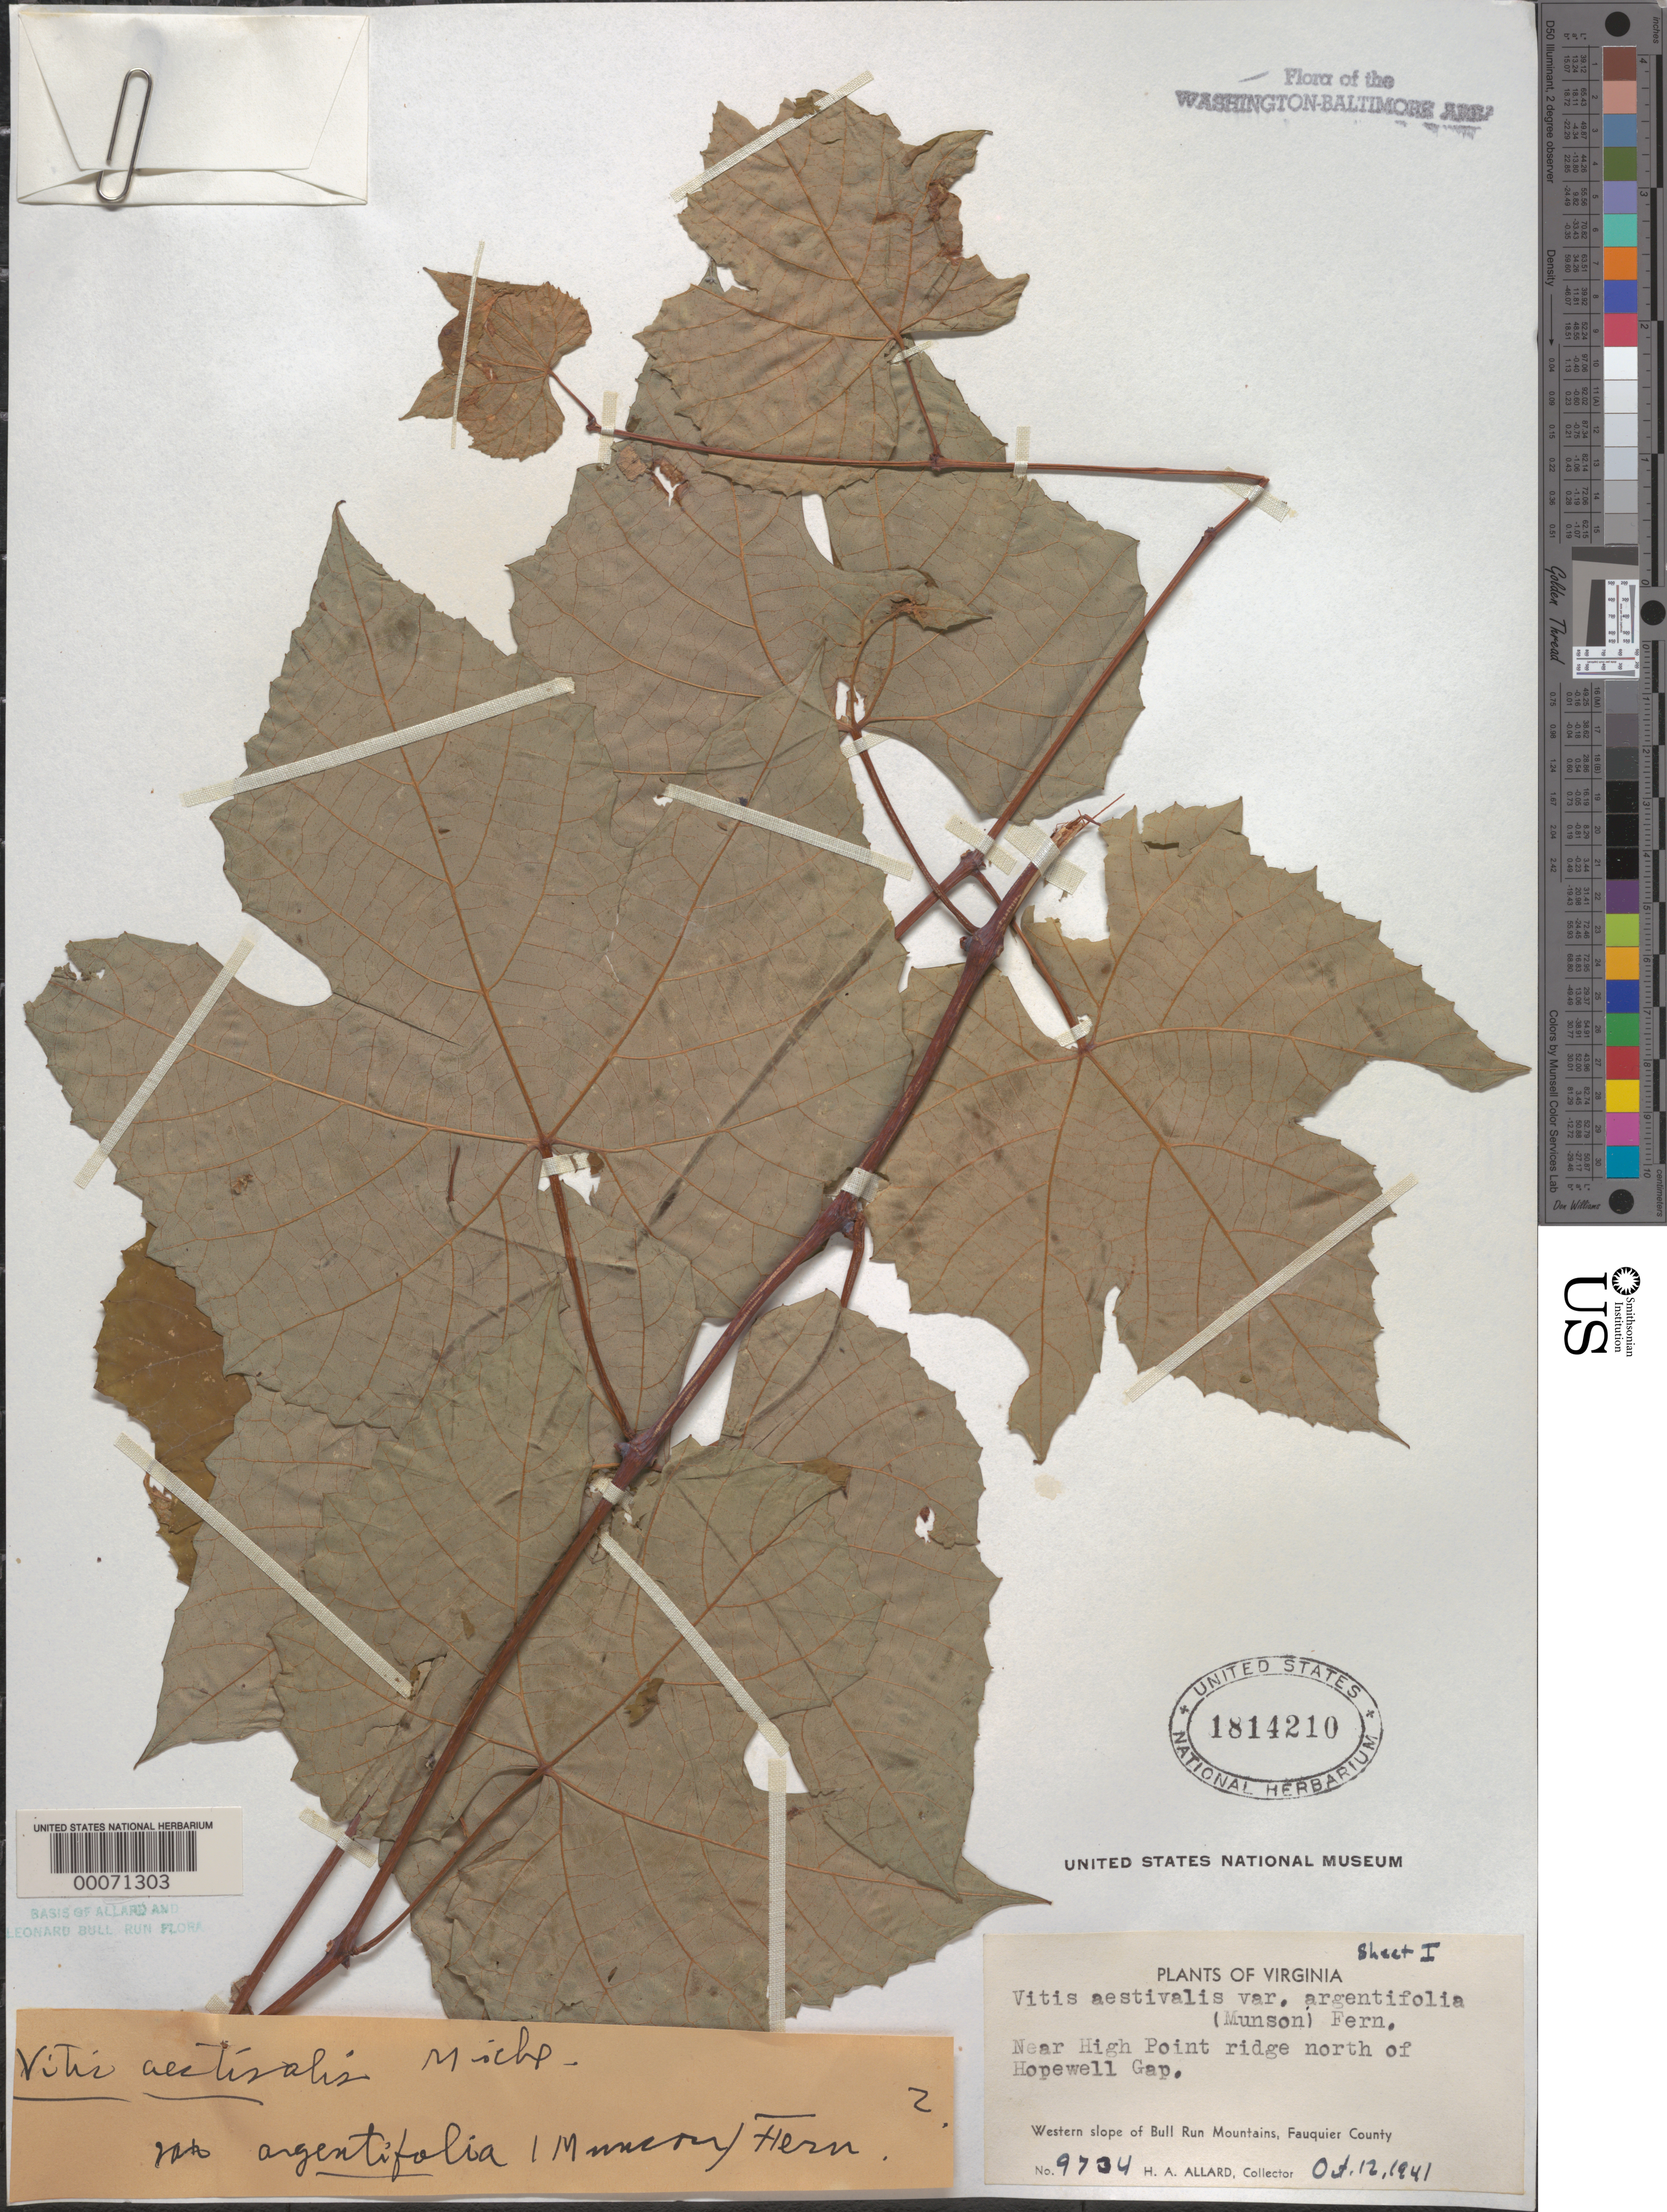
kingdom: Plantae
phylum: Tracheophyta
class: Magnoliopsida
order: Vitales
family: Vitaceae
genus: Vitis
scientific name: Vitis aestivalis var. argentifolia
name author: Michx.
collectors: H. A. Allard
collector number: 9734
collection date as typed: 12 Oct 1941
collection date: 1941-10-12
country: United States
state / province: Virginia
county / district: Fauquier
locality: High Point, north of Hopewell Gap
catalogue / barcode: US 1814210